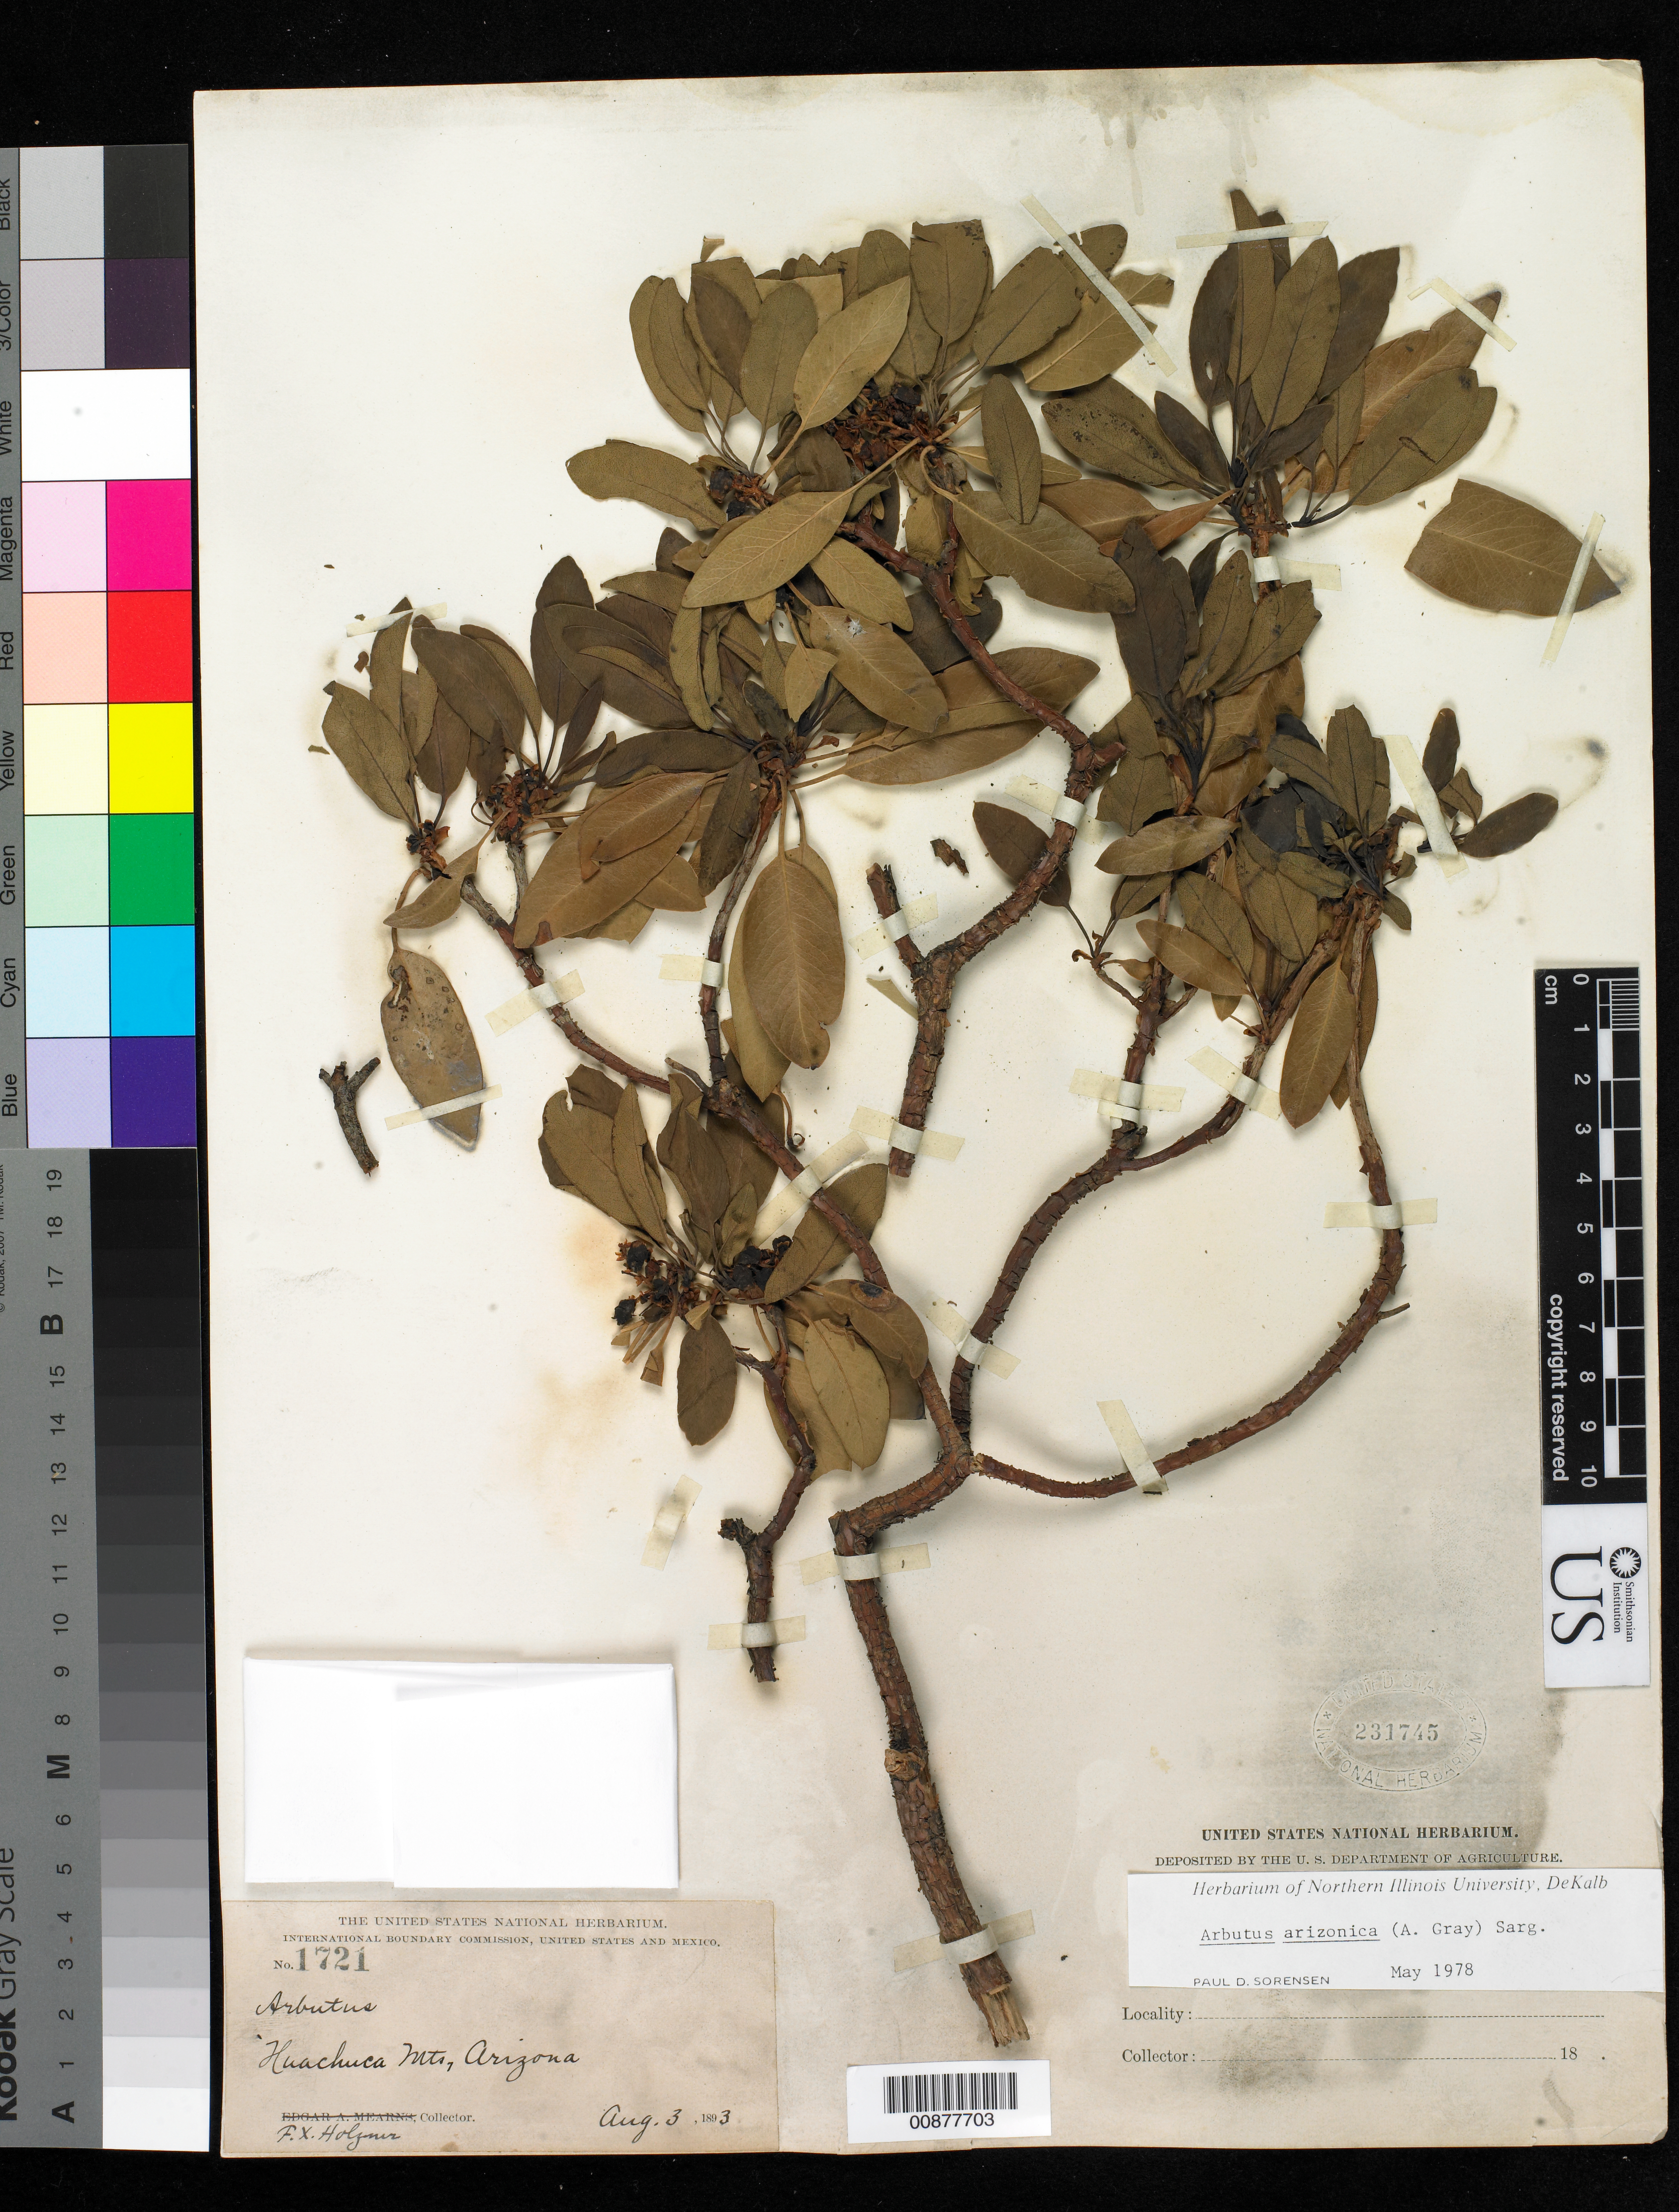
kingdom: Plantae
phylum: Tracheophyta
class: Magnoliopsida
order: Ericales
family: Ericaceae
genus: Arbutus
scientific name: Arbutus arizonica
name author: (A. Gray) Sarg.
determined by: Sorenson, P. D.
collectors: F. X. Holzner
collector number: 1721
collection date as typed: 03 Aug 1893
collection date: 1893-08-03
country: United States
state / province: Arizona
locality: Huachuhca Mts.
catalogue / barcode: US 231745